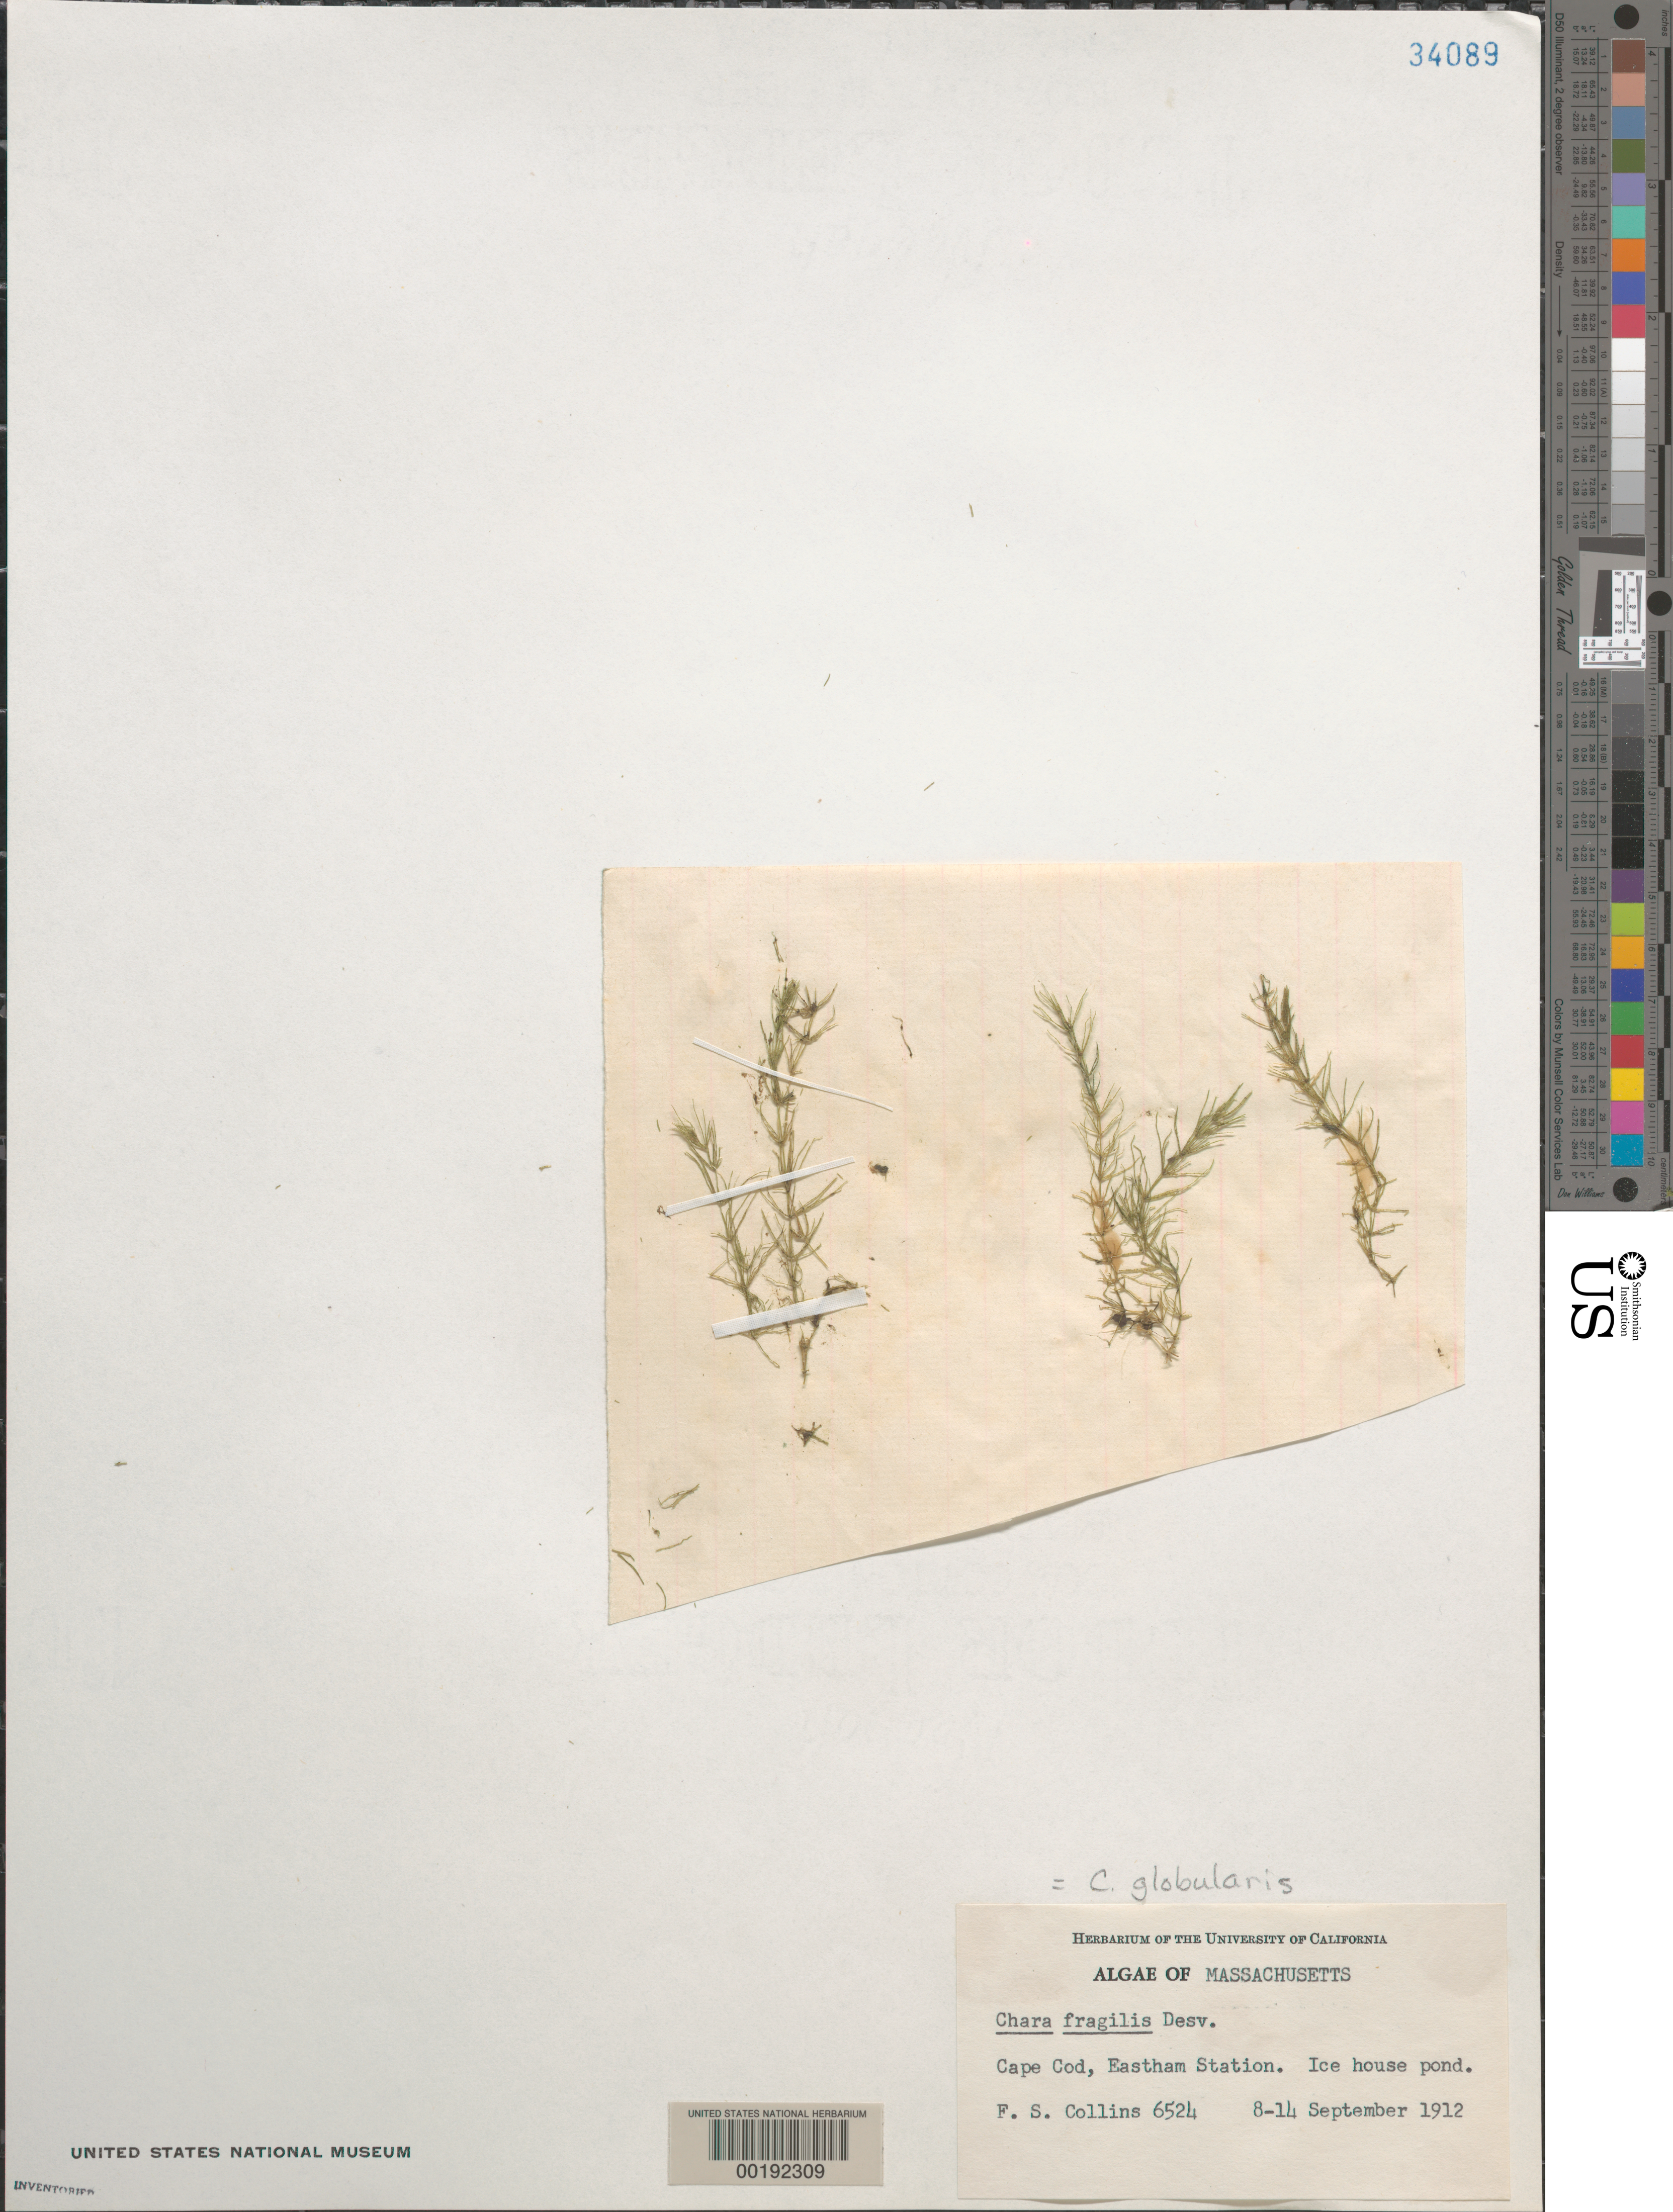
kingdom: Plantae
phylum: Charophyta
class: Charophyceae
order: Charales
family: Characeae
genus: Chara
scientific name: Chara globularis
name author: Thuiller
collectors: F. Collins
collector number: FSC 6524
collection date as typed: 08 Sep 1912 TO 14 Sep 1912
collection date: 1912-09-08/1912-09-14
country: United States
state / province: Massachusetts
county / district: Barnstable County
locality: Eastham Station, Ice House Pond, Cape Cod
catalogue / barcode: US 34089